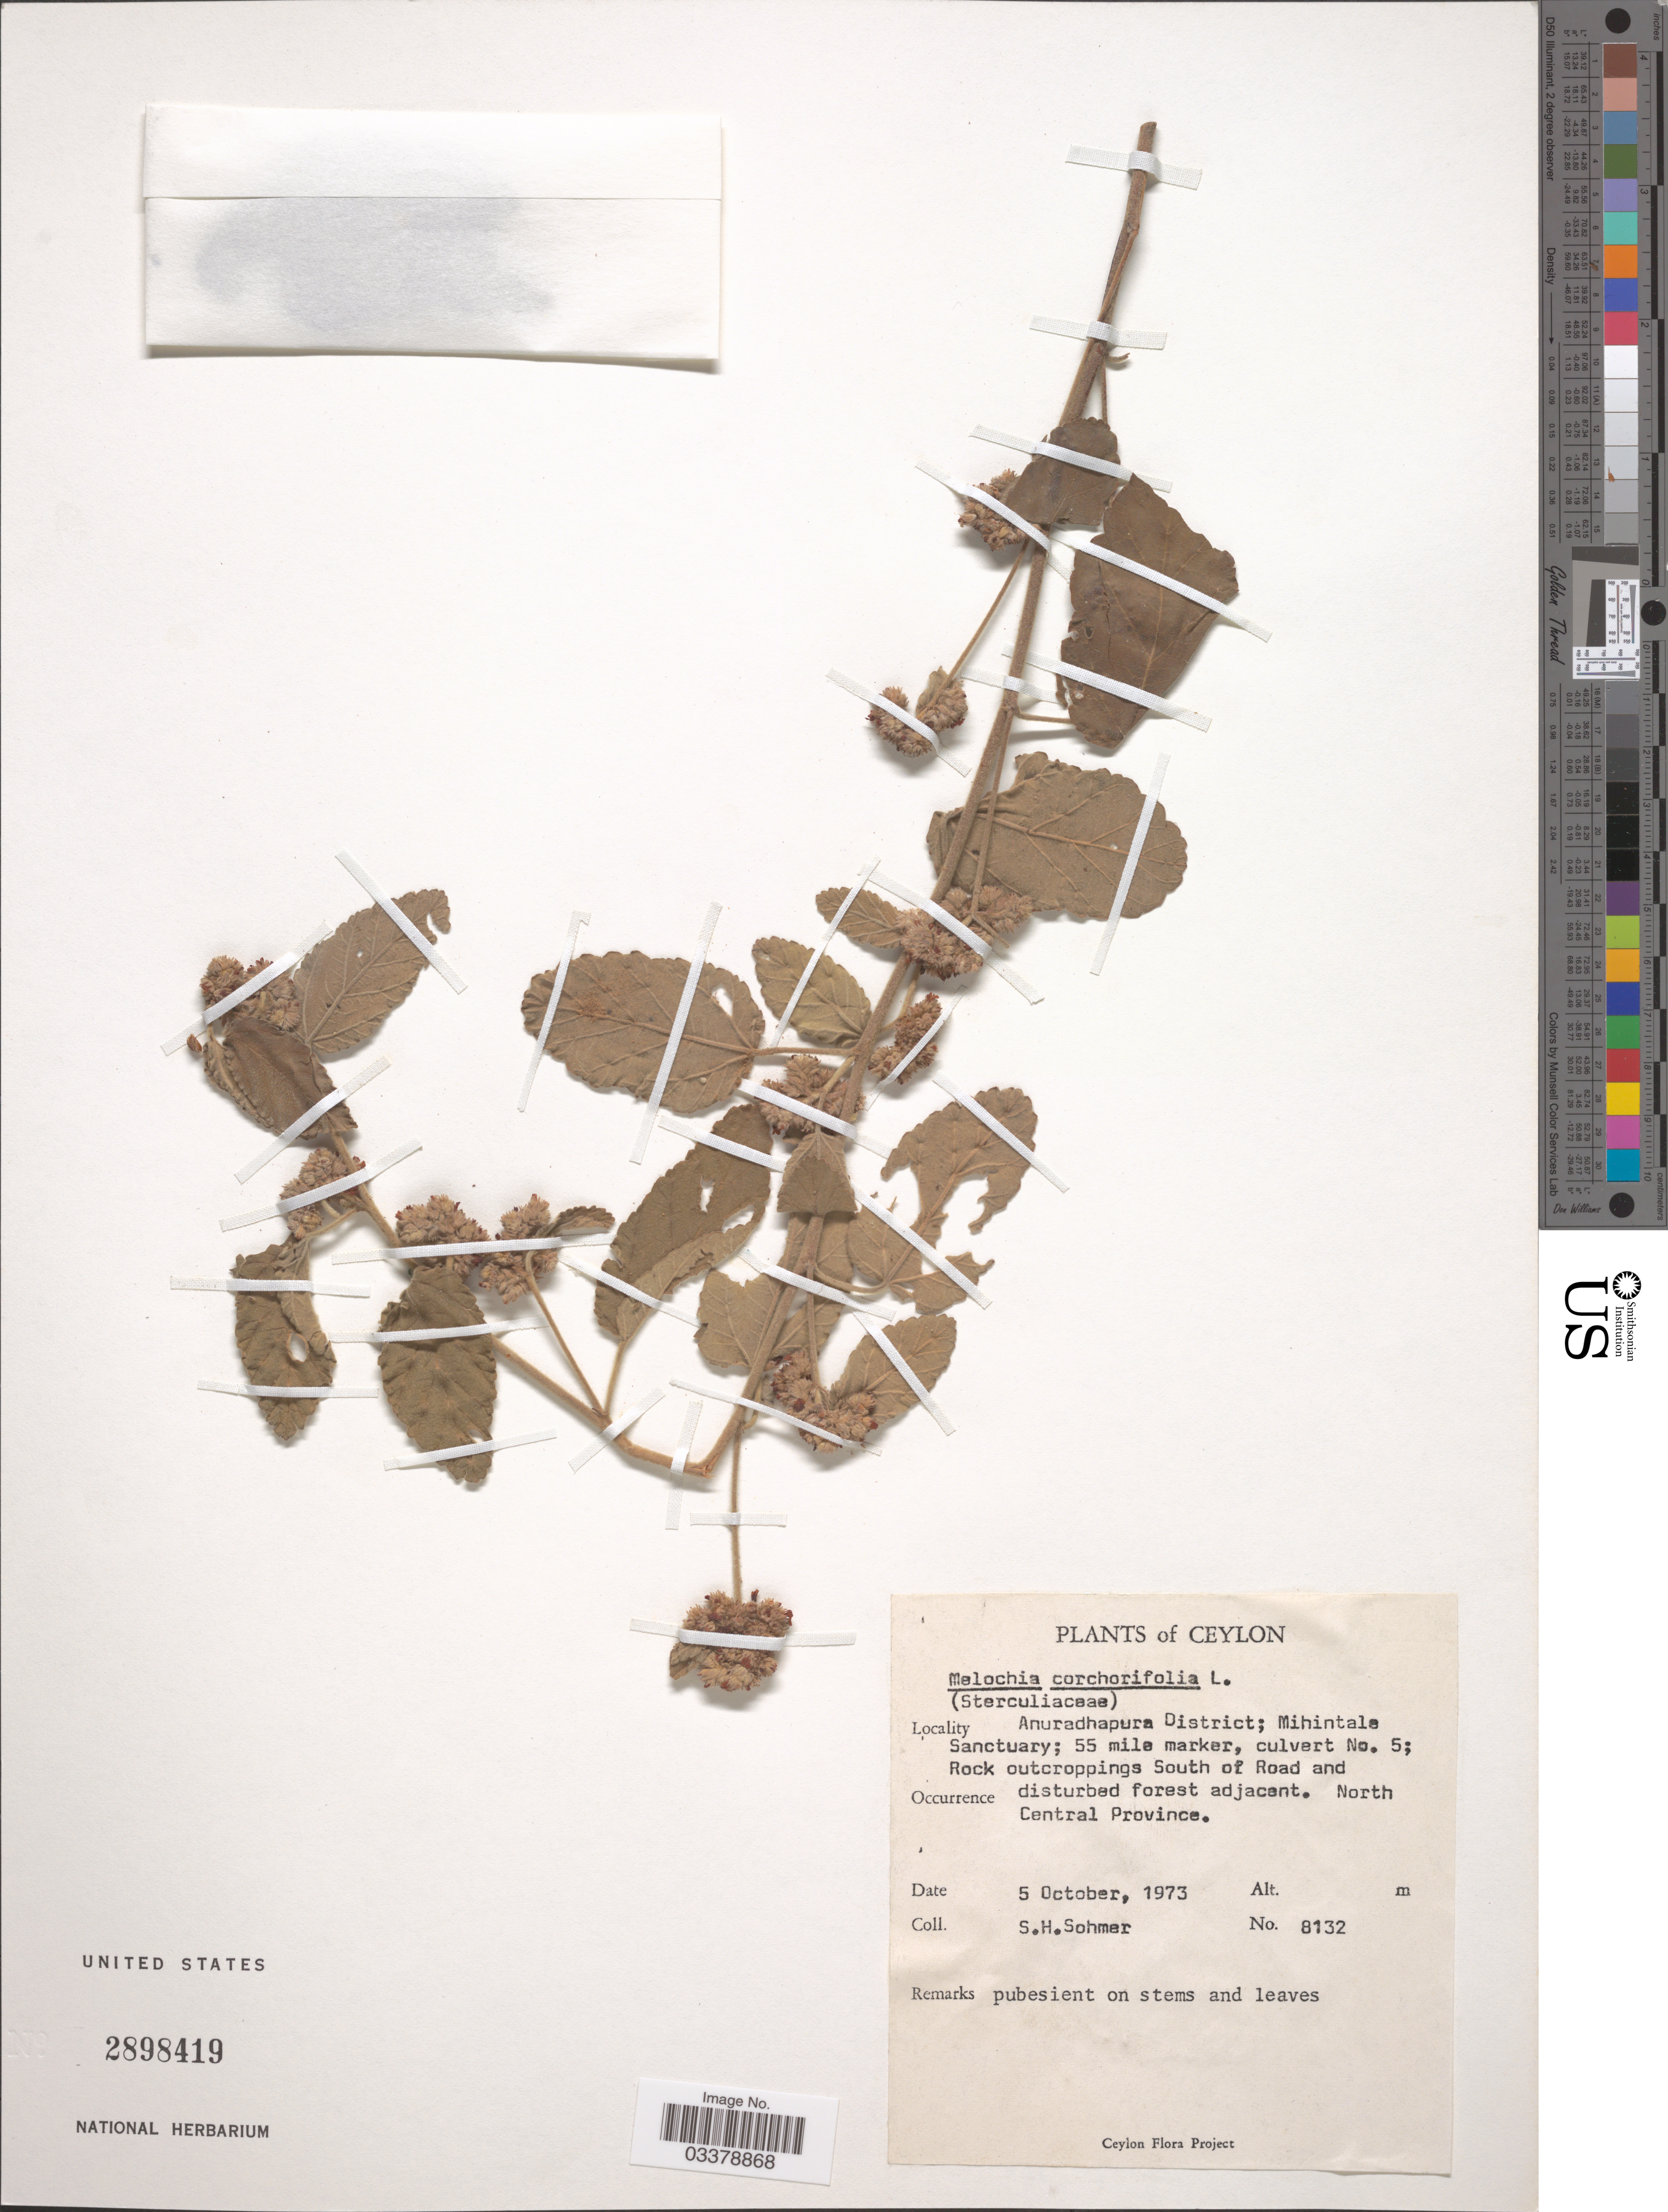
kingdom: Plantae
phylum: Tracheophyta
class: Magnoliopsida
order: Malvales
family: Malvaceae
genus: Melochia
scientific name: Melochia corchorifolia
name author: L.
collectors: S. H. Sohmer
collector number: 8132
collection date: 1973-10-05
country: Sri Lanka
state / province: North Central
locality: Ceylon, Anuradhapura District; Mihintale Sanctuary; 55 mile marker, culvert No. 5; Rock outcroppings South of Road and disturbed forest adjacent.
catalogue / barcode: US 2898419